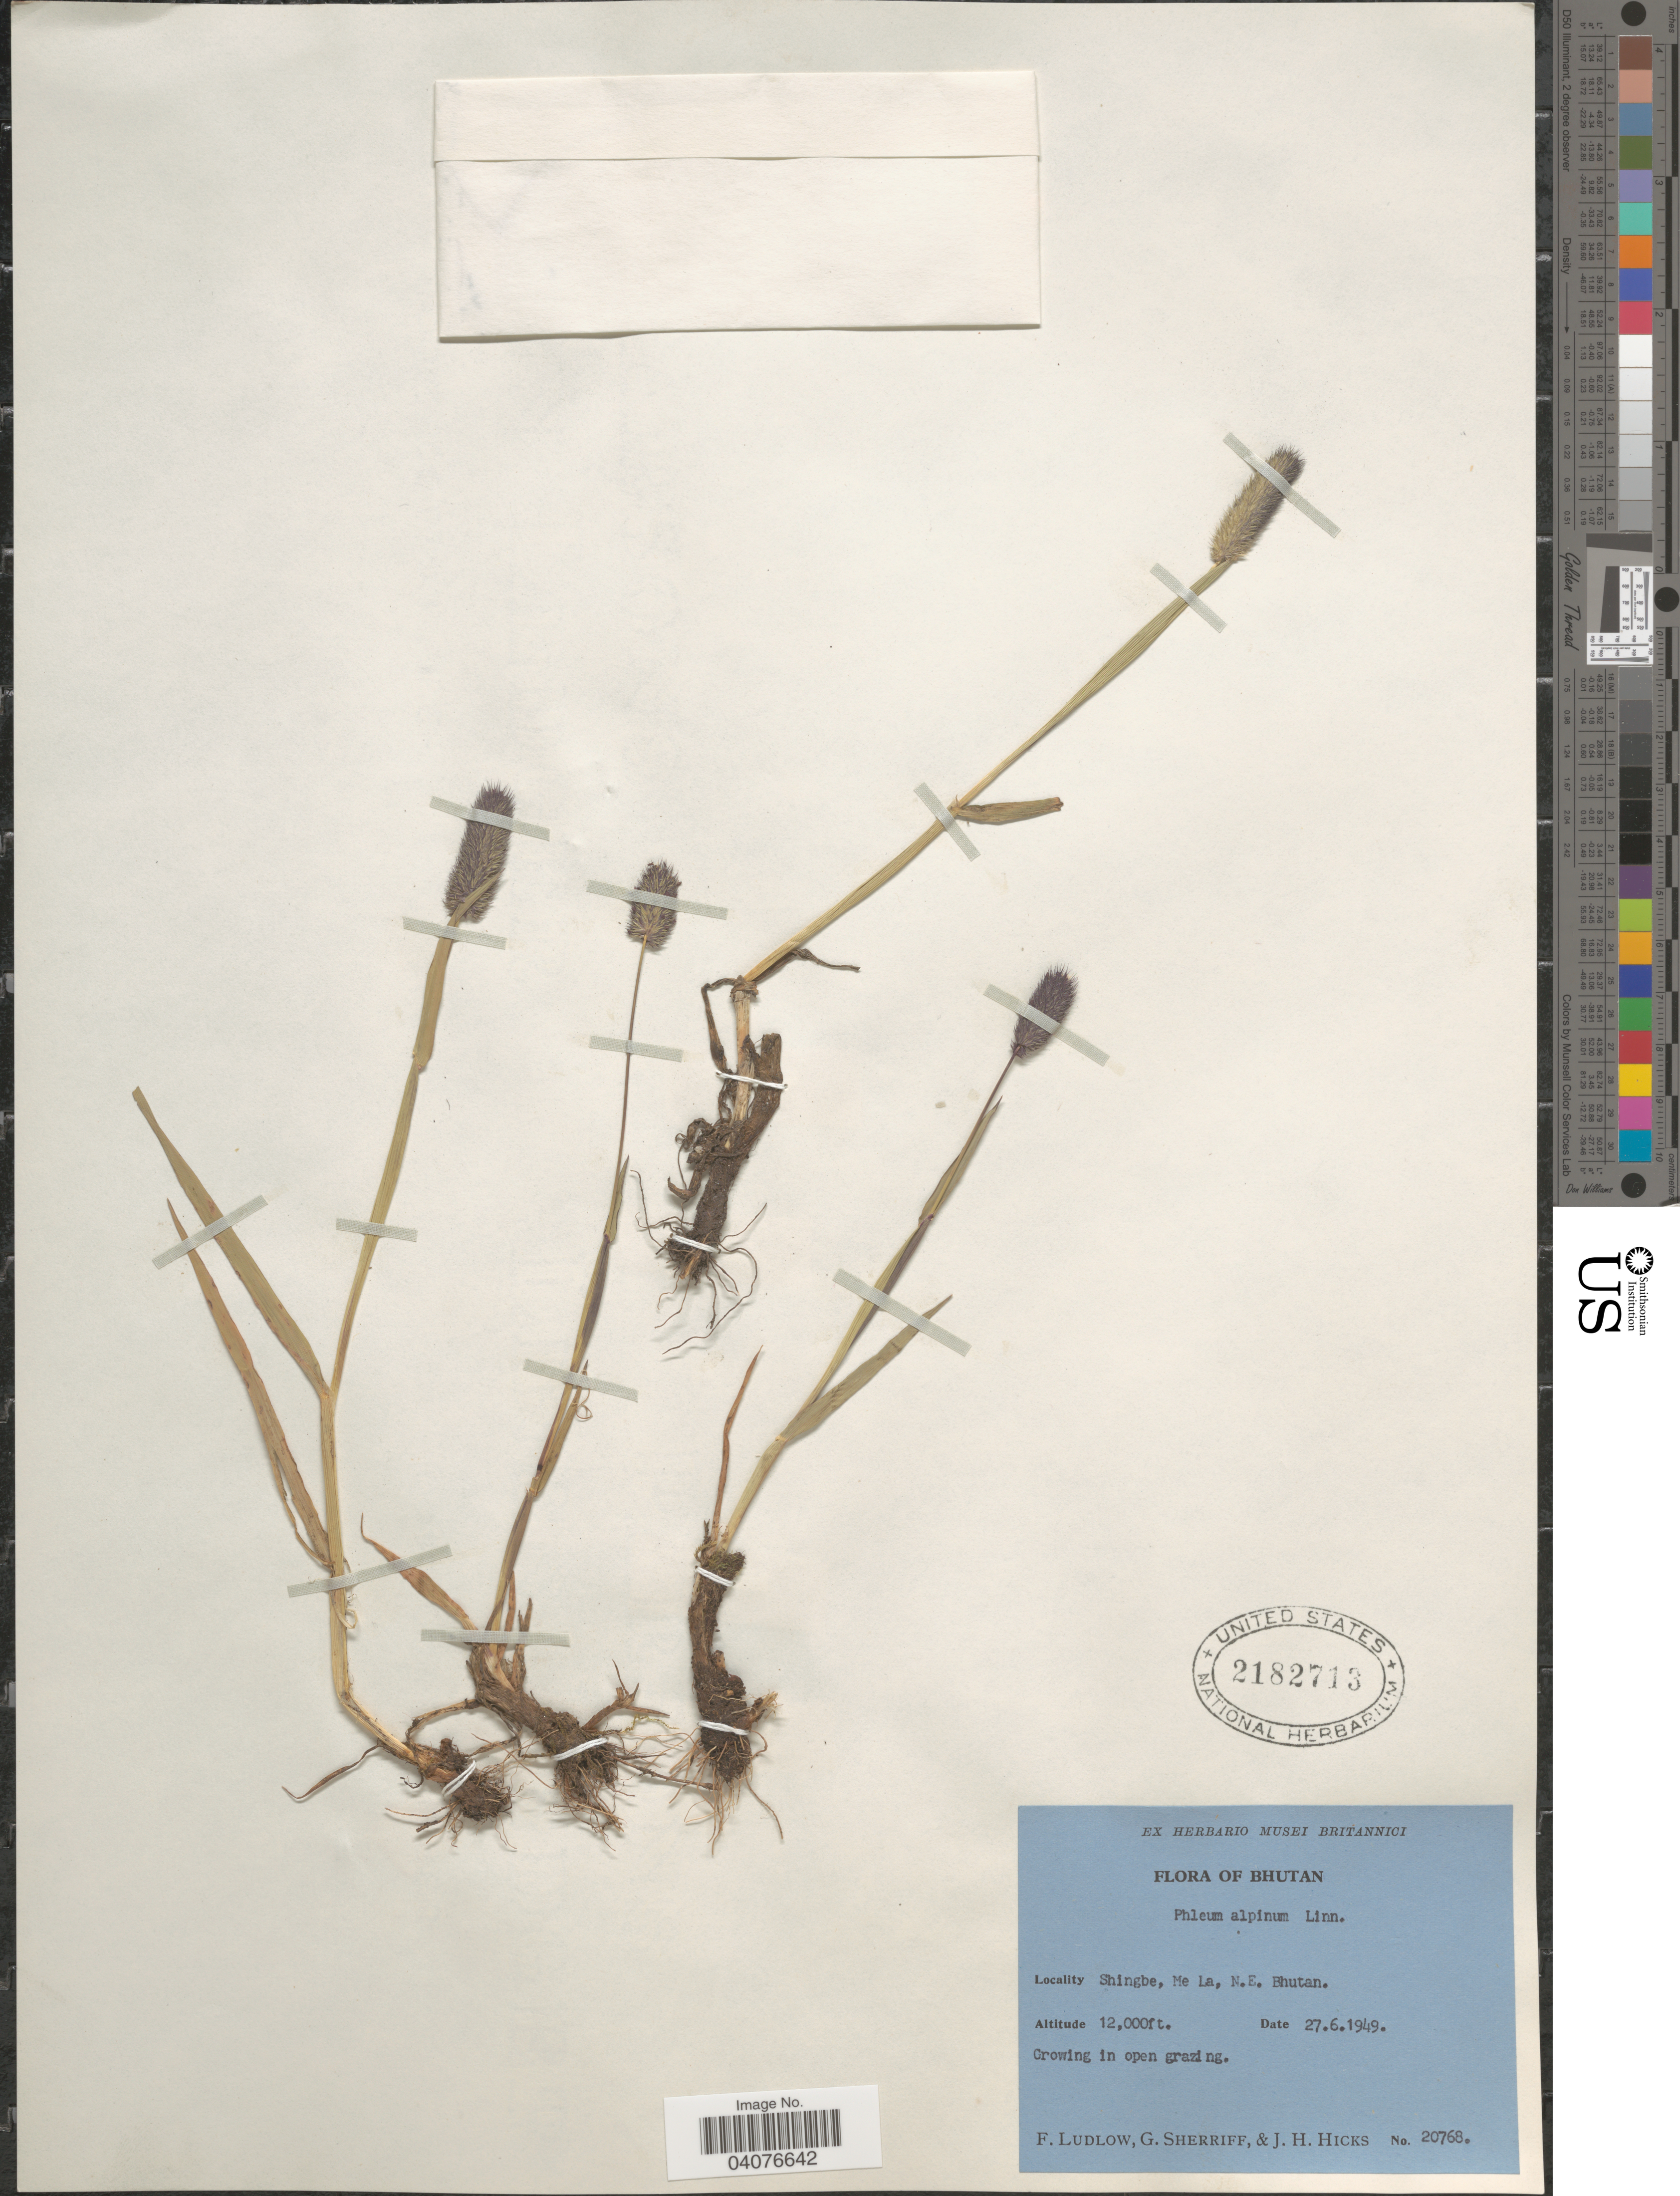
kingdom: Plantae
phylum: Tracheophyta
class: Liliopsida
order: Poales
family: Poaceae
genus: Phleum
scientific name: Phleum alpinum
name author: L.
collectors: F. Ludlow, G. Sheriff & J. H. Hicks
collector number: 20768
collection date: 1949-06-27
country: Bhutan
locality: Shingbe, Me La, N. E. Bhutan.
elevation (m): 3658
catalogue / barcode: US 2182713